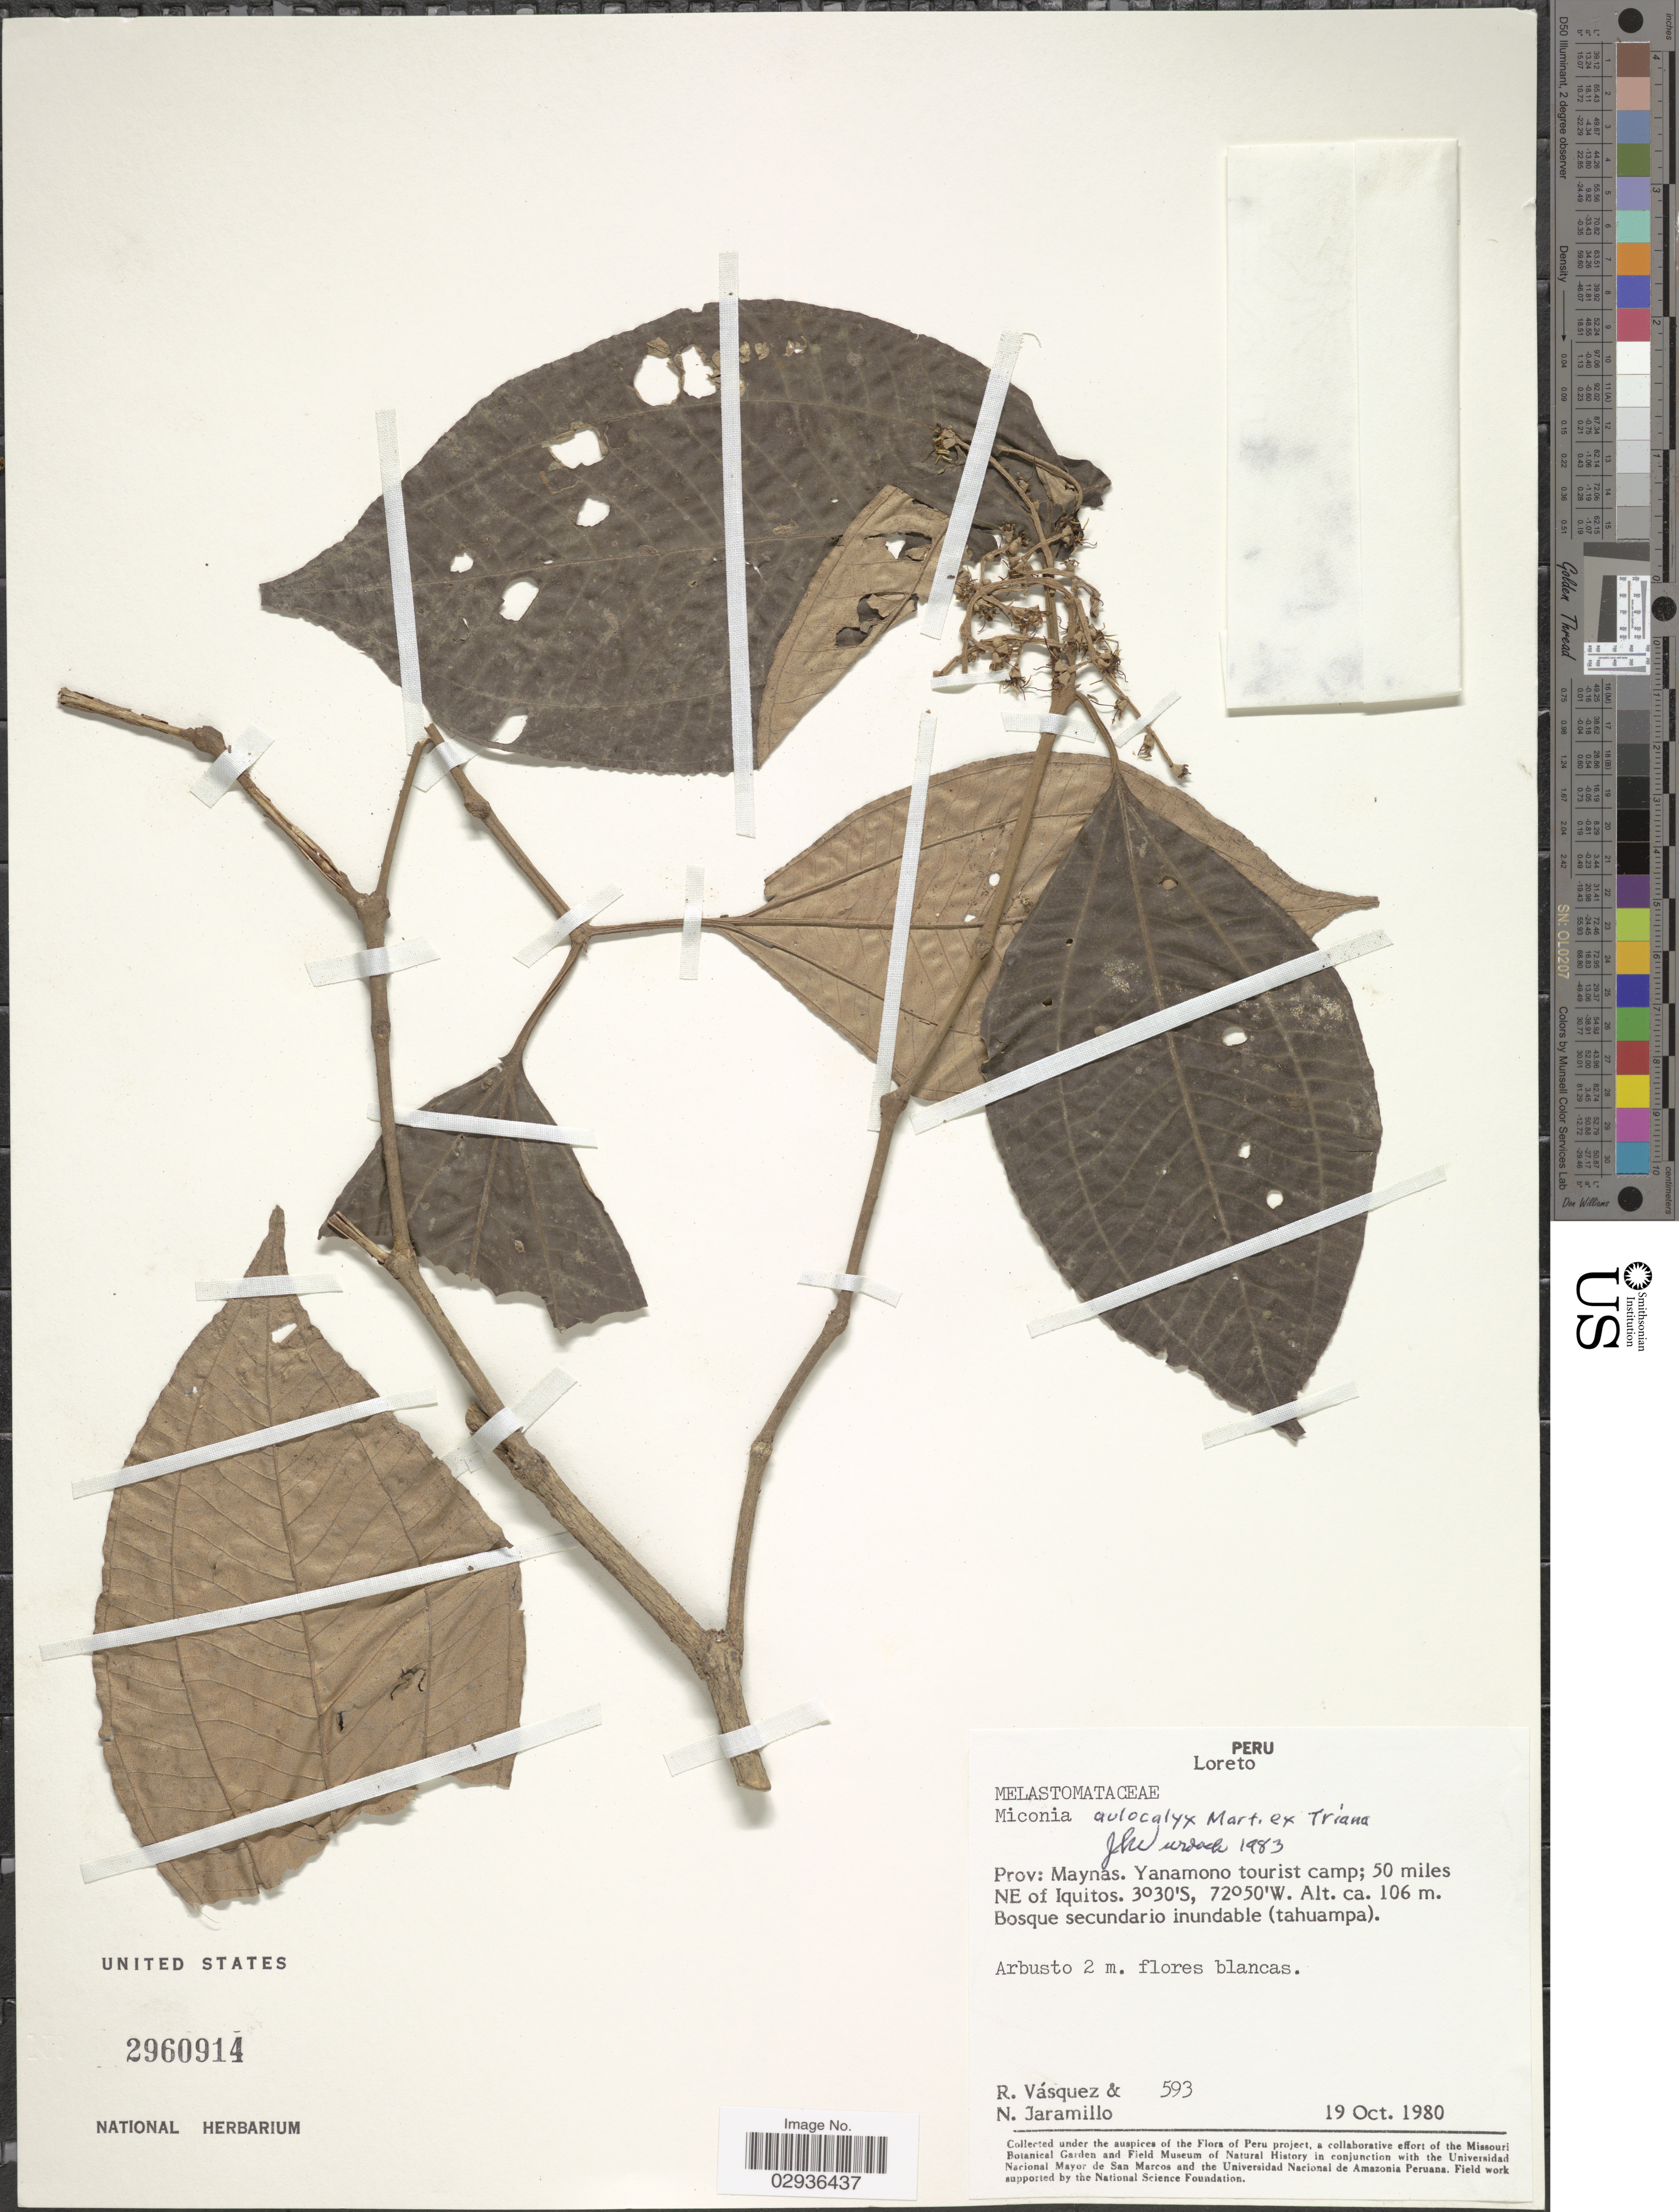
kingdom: Plantae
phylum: Tracheophyta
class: Magnoliopsida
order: Myrtales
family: Melastomataceae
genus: Miconia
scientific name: Miconia aulocalyx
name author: Mart. ex Triana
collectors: R. Vásquez & N. Jaramillo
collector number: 593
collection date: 1980-10-19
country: Peru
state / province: Loreto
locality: Prov: Maynas. Yanamono tourist camp; 50 miles NE of Iquitos.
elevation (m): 106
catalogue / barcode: US 2960914